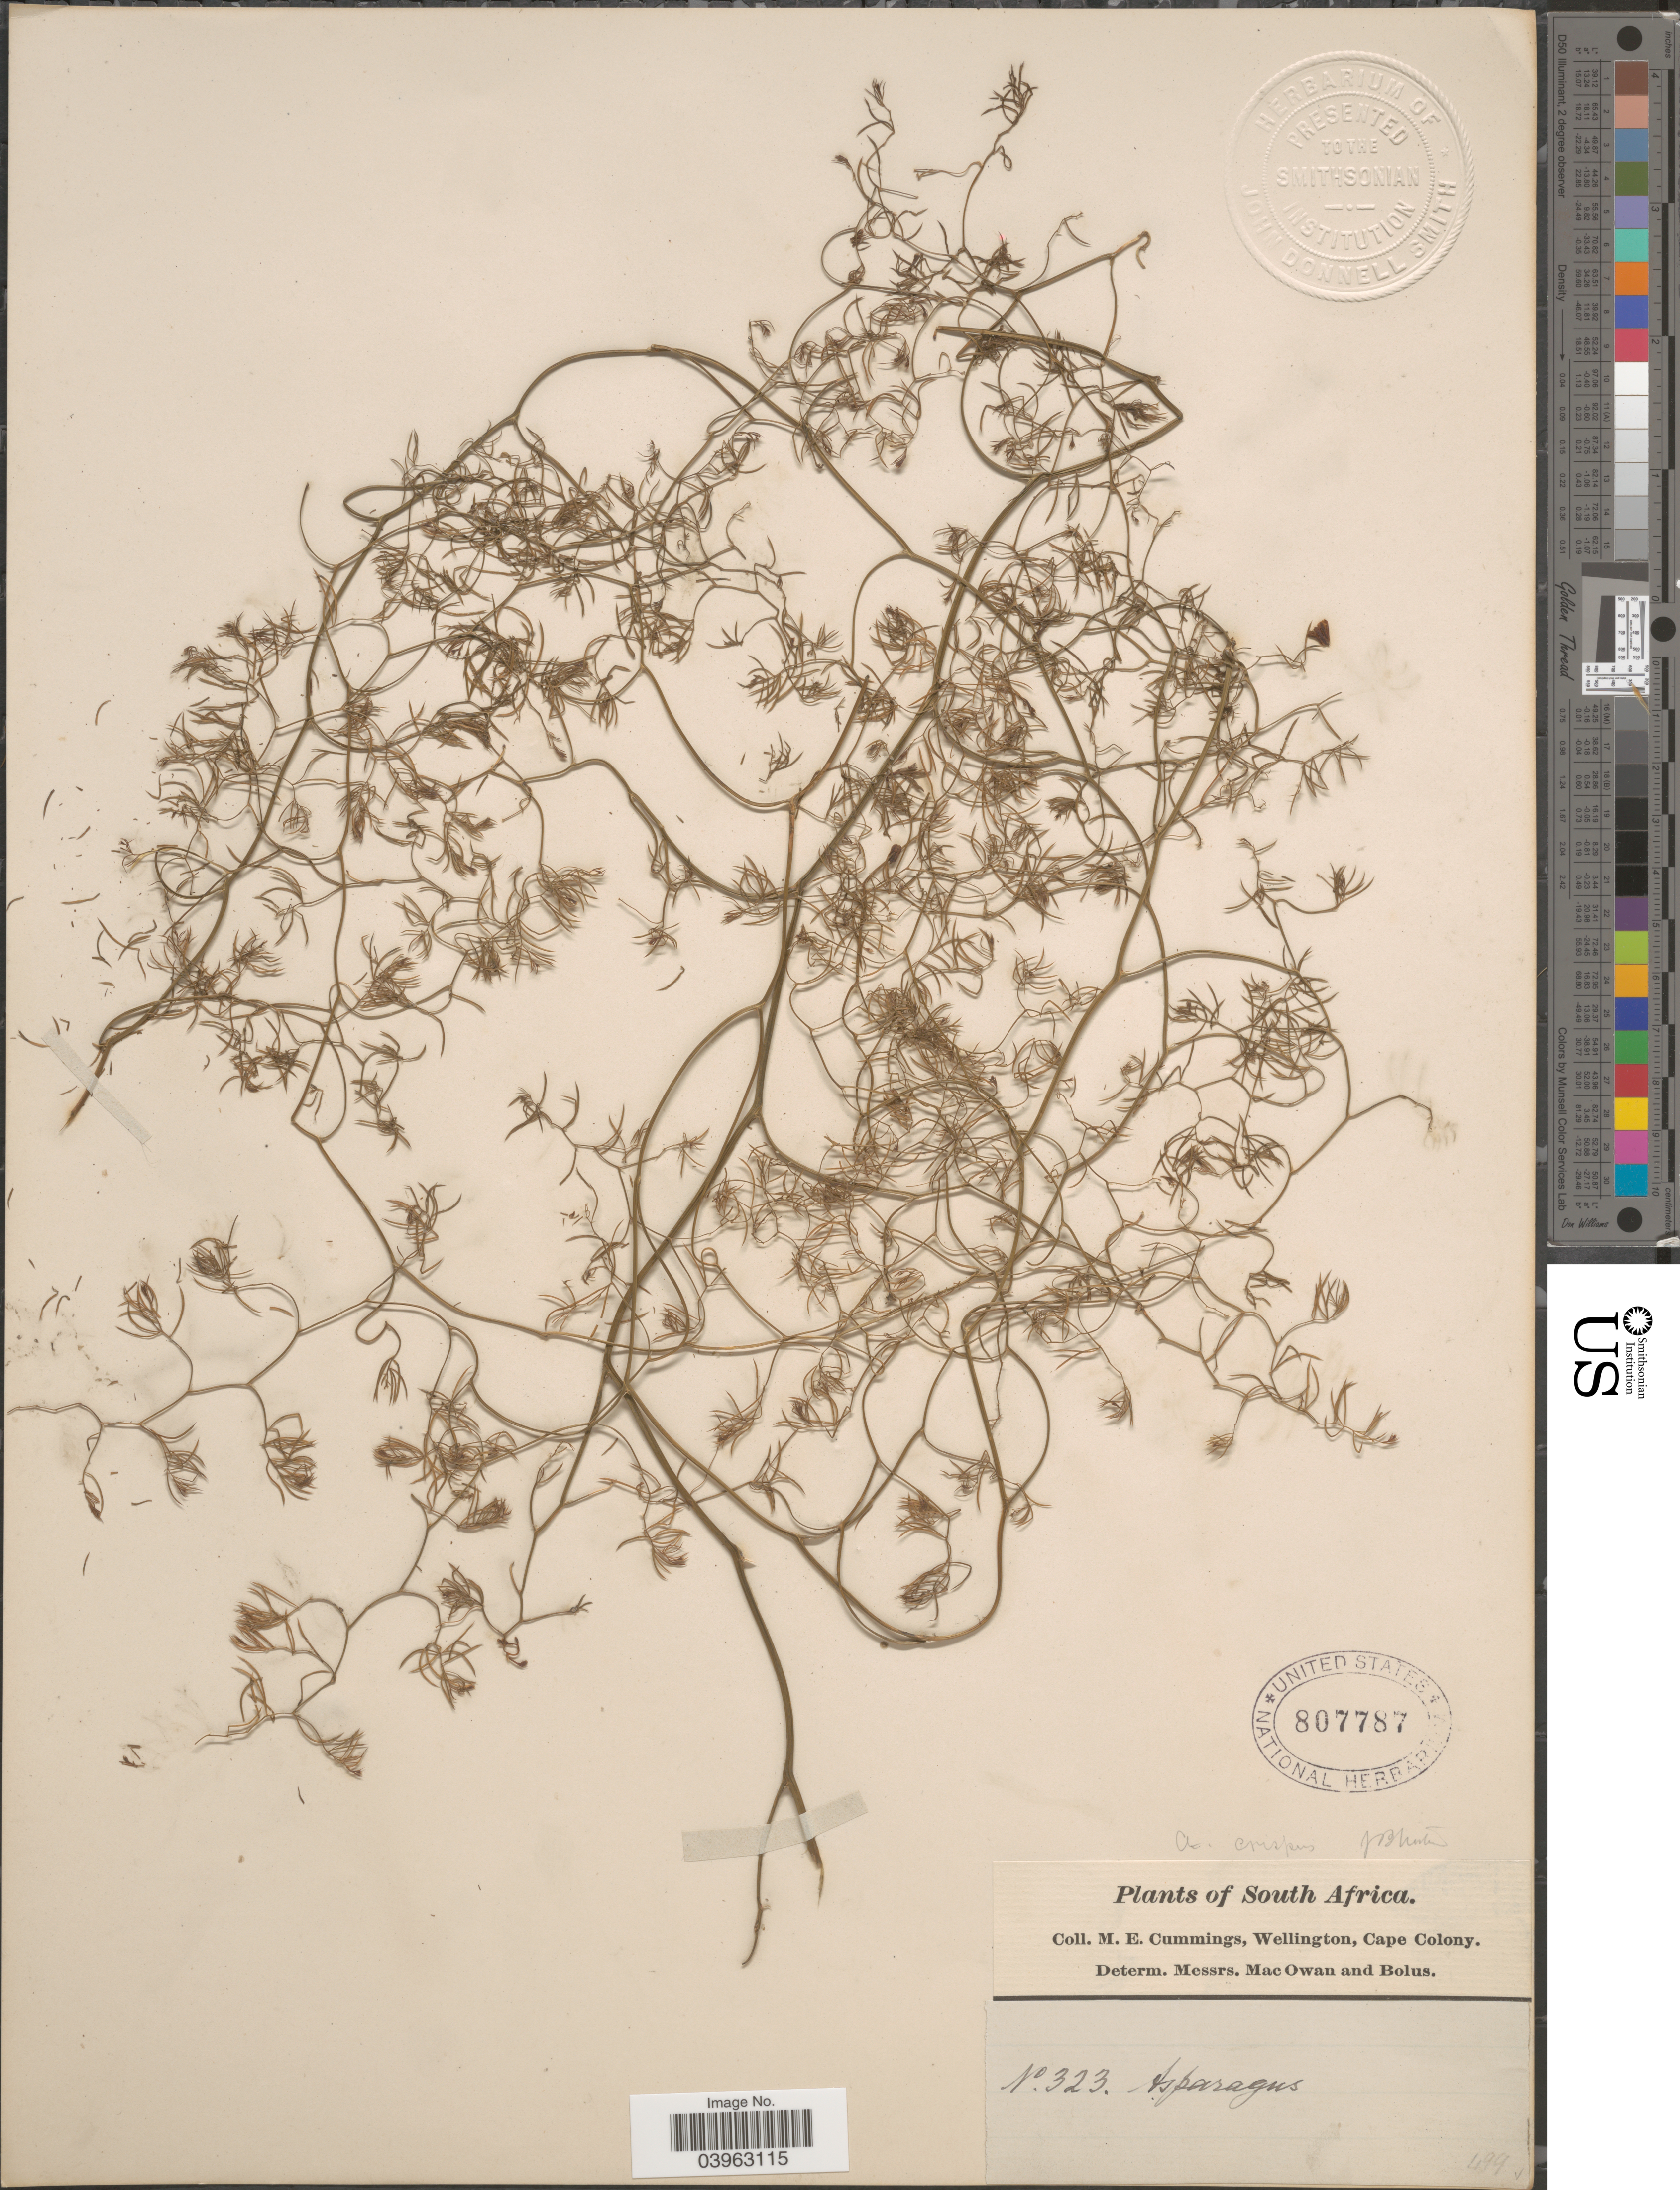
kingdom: Plantae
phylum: Tracheophyta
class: Liliopsida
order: Asparagales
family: Asparagaceae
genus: Asparagus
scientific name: Asparagus crispus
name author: Lam.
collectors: M. E. Cummings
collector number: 323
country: South Africa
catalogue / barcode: US 807787